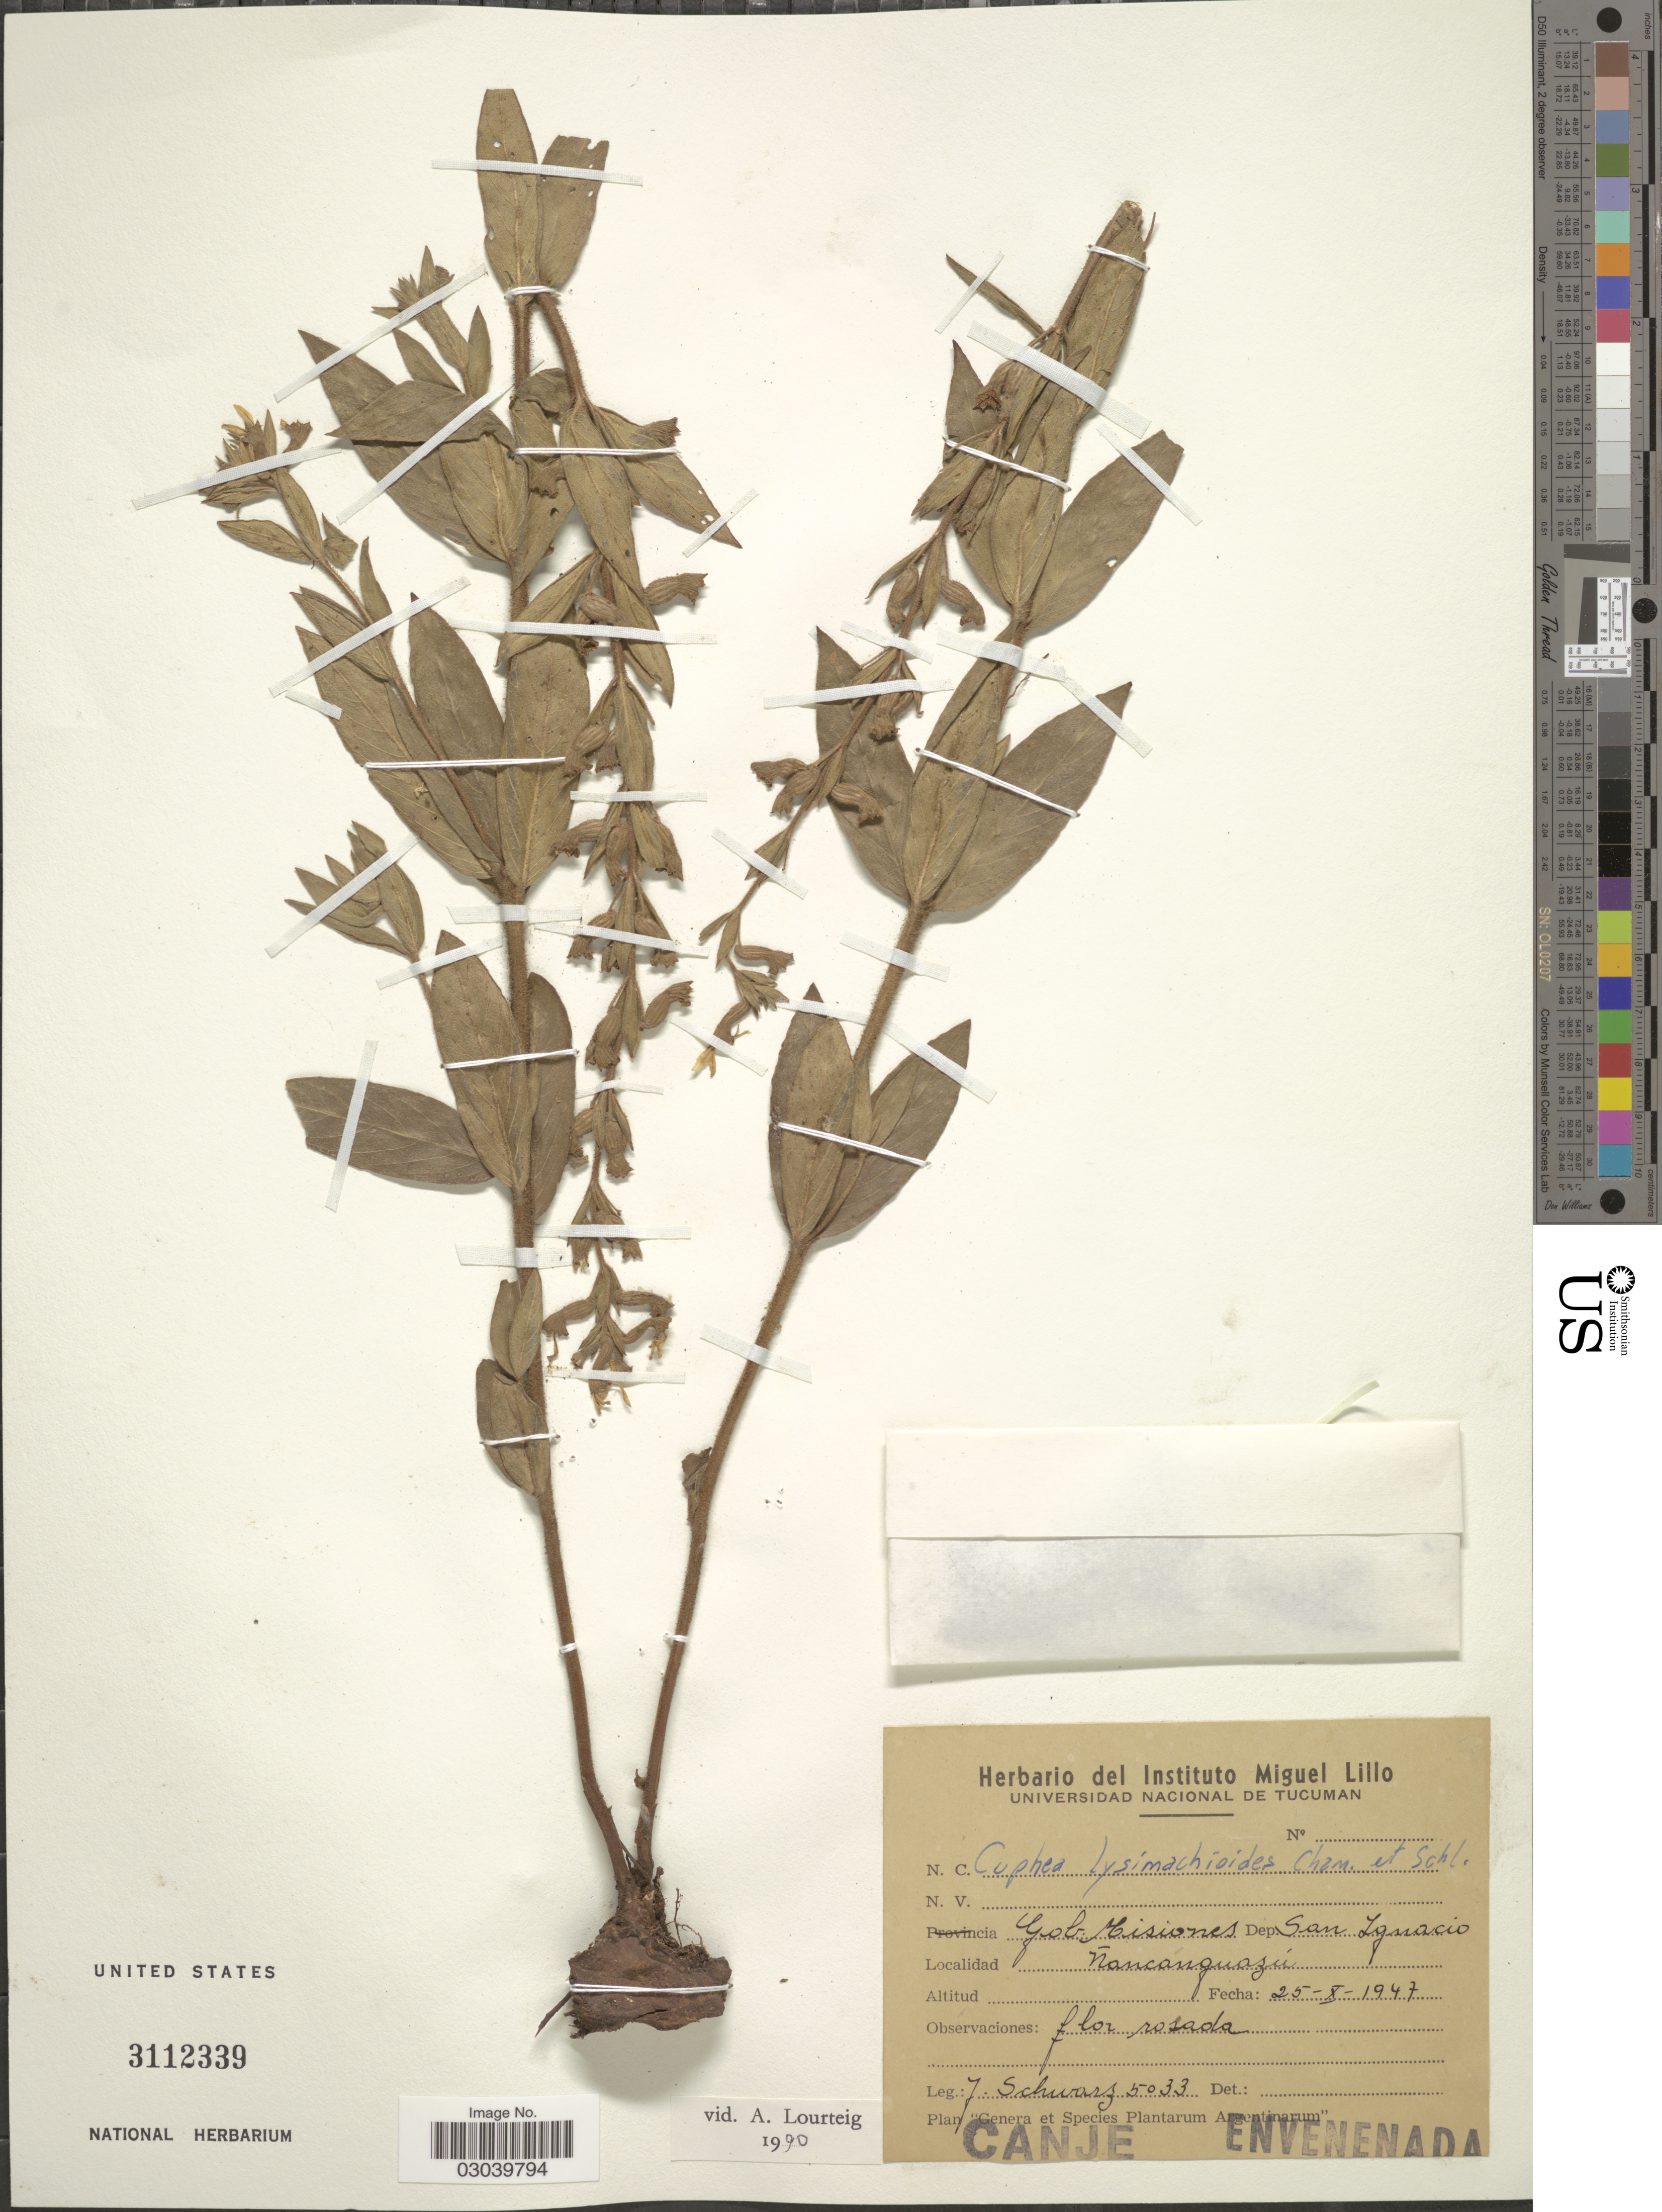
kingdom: Plantae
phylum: Tracheophyta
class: Magnoliopsida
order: Myrtales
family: Lythraceae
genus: Cuphea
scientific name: Cuphea lysimachioides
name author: Cham. & Schltdl.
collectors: J. Schwarz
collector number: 5033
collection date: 1947-10-25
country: Argentina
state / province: Misiones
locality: Gob. Misiones. Dep. San Ignacio. Nancanguazú.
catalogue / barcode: US 3112339